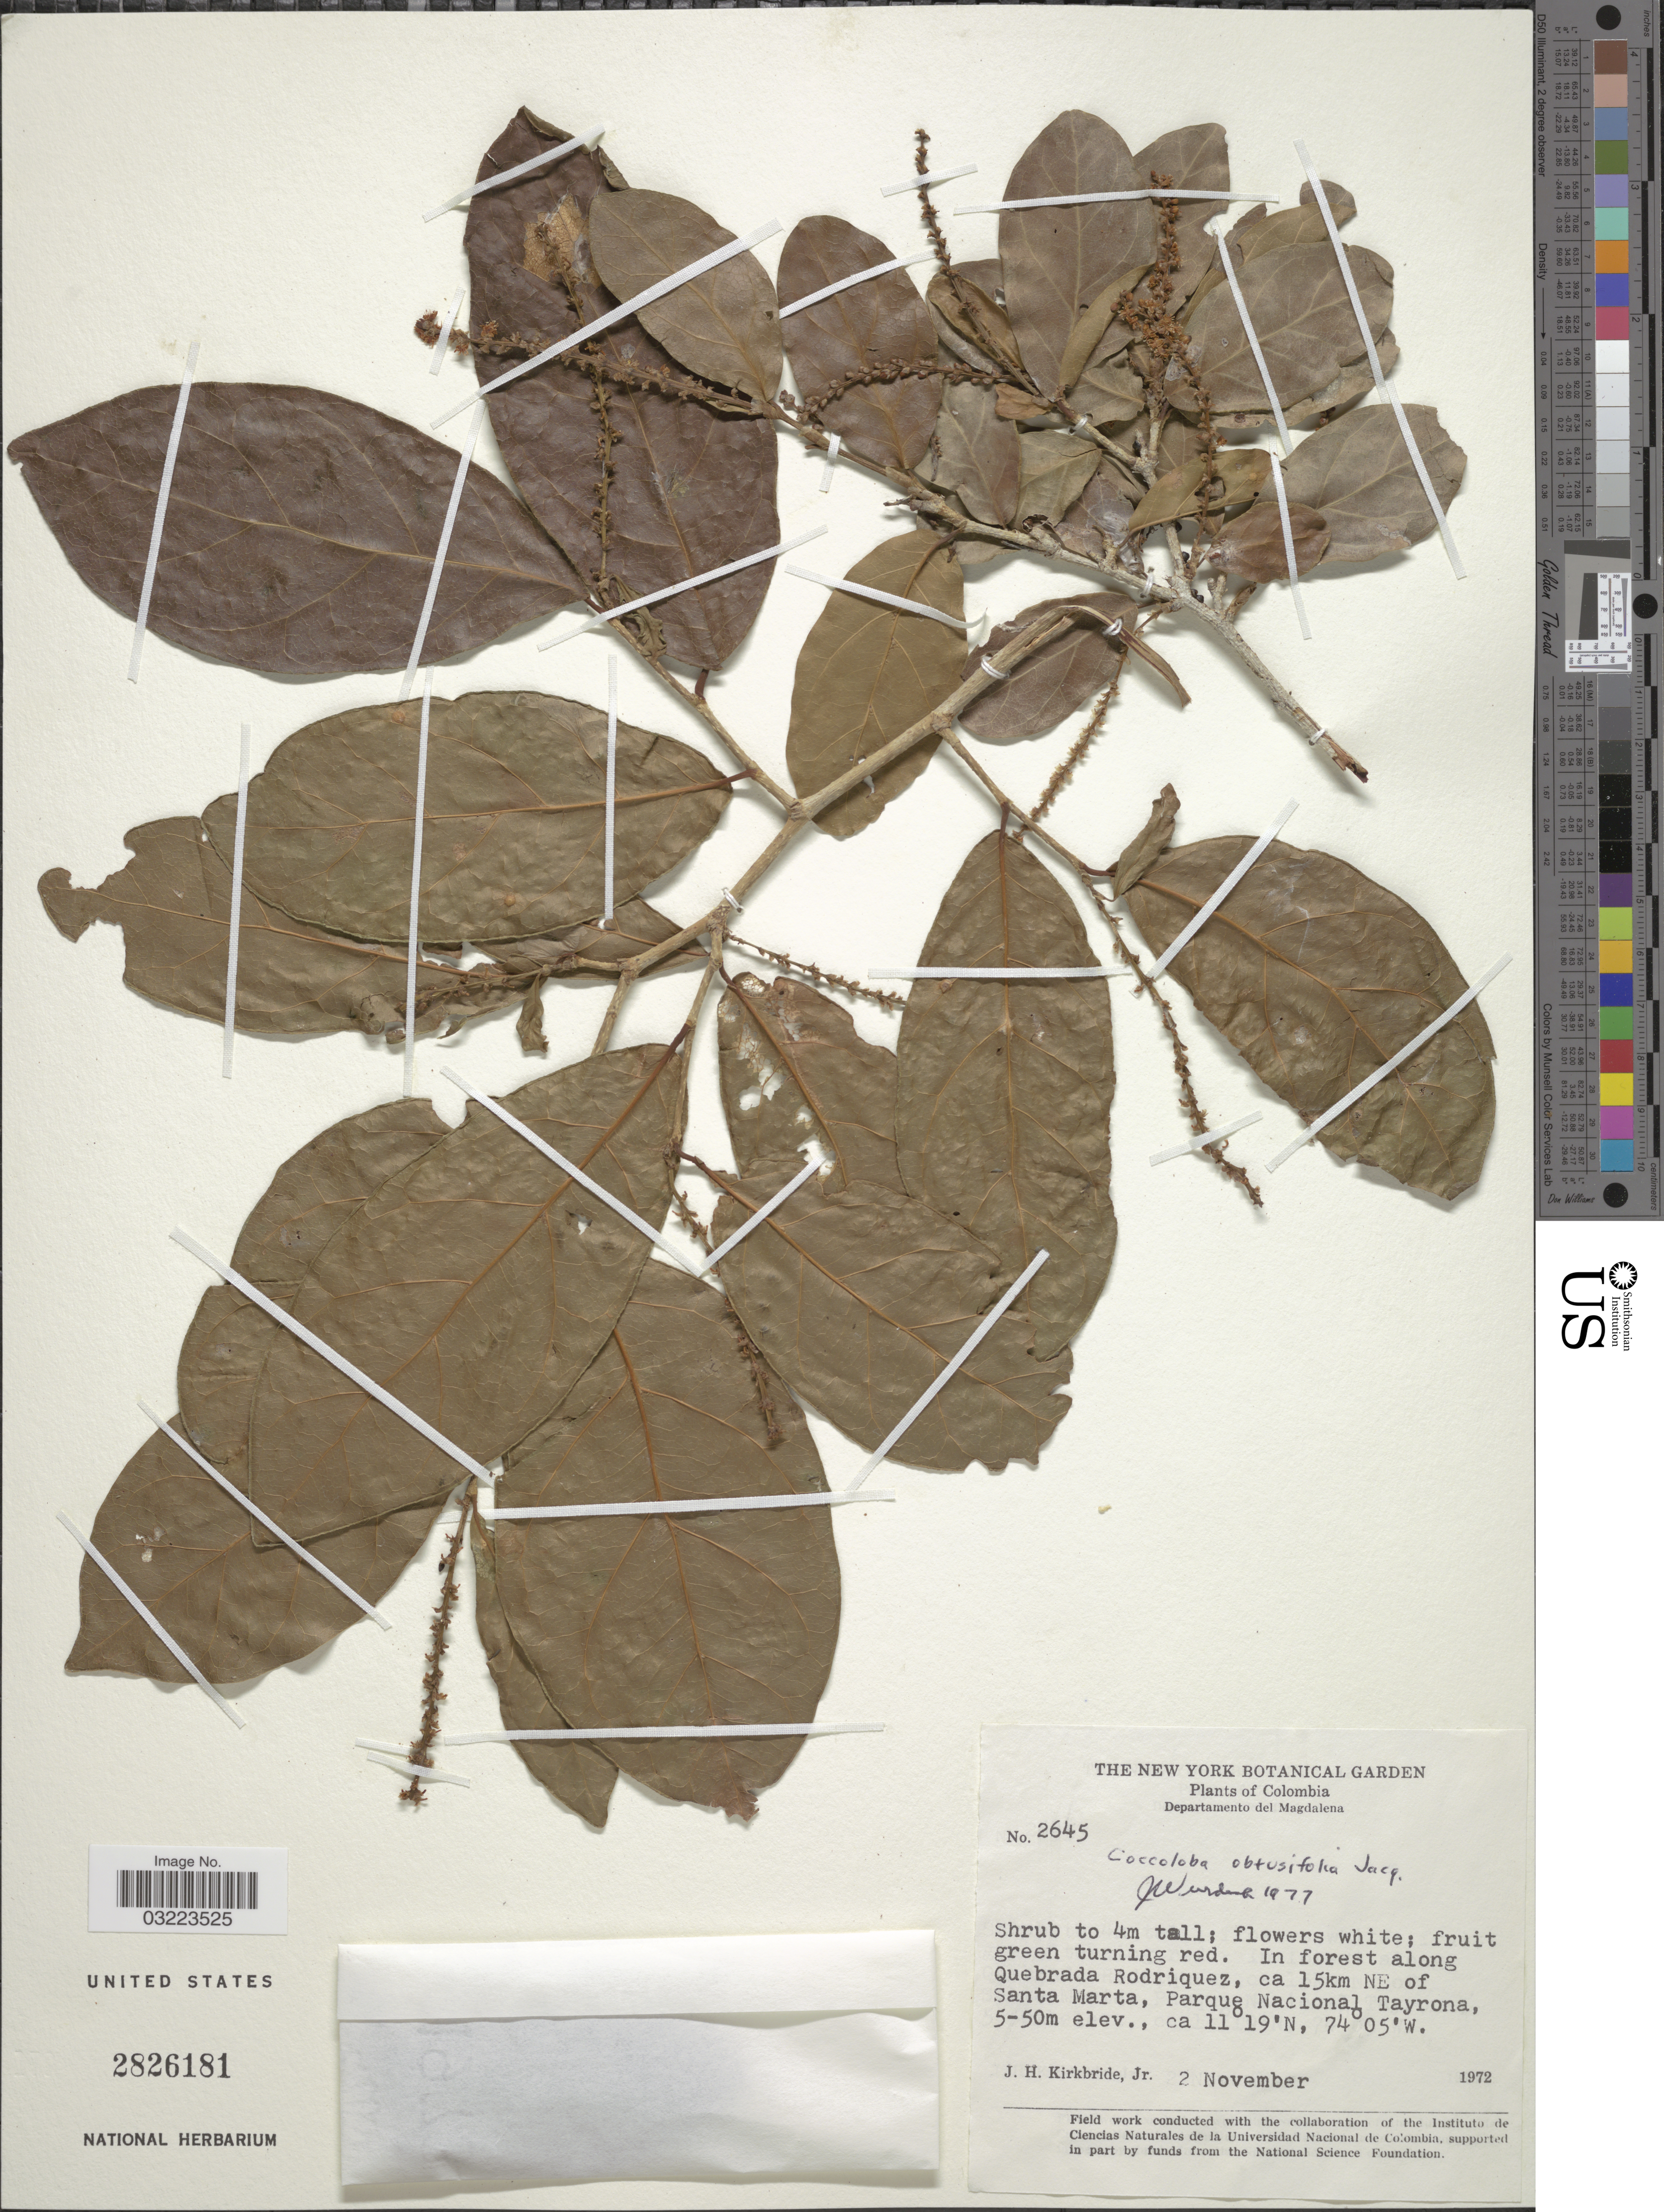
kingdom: Plantae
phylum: Tracheophyta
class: Magnoliopsida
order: Caryophyllales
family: Polygonaceae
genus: Coccoloba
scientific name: Coccoloba obtusifolia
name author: Jacq.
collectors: J. H. Kirkbride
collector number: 2645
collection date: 1972-11-02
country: Colombia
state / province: Magdalena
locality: Departamento del Magdalena, In forest along Quebrada Rodriquez, ca 15km NE of Santa Marta, Parque Nacional Tayrona.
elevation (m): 5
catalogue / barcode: US 2826181